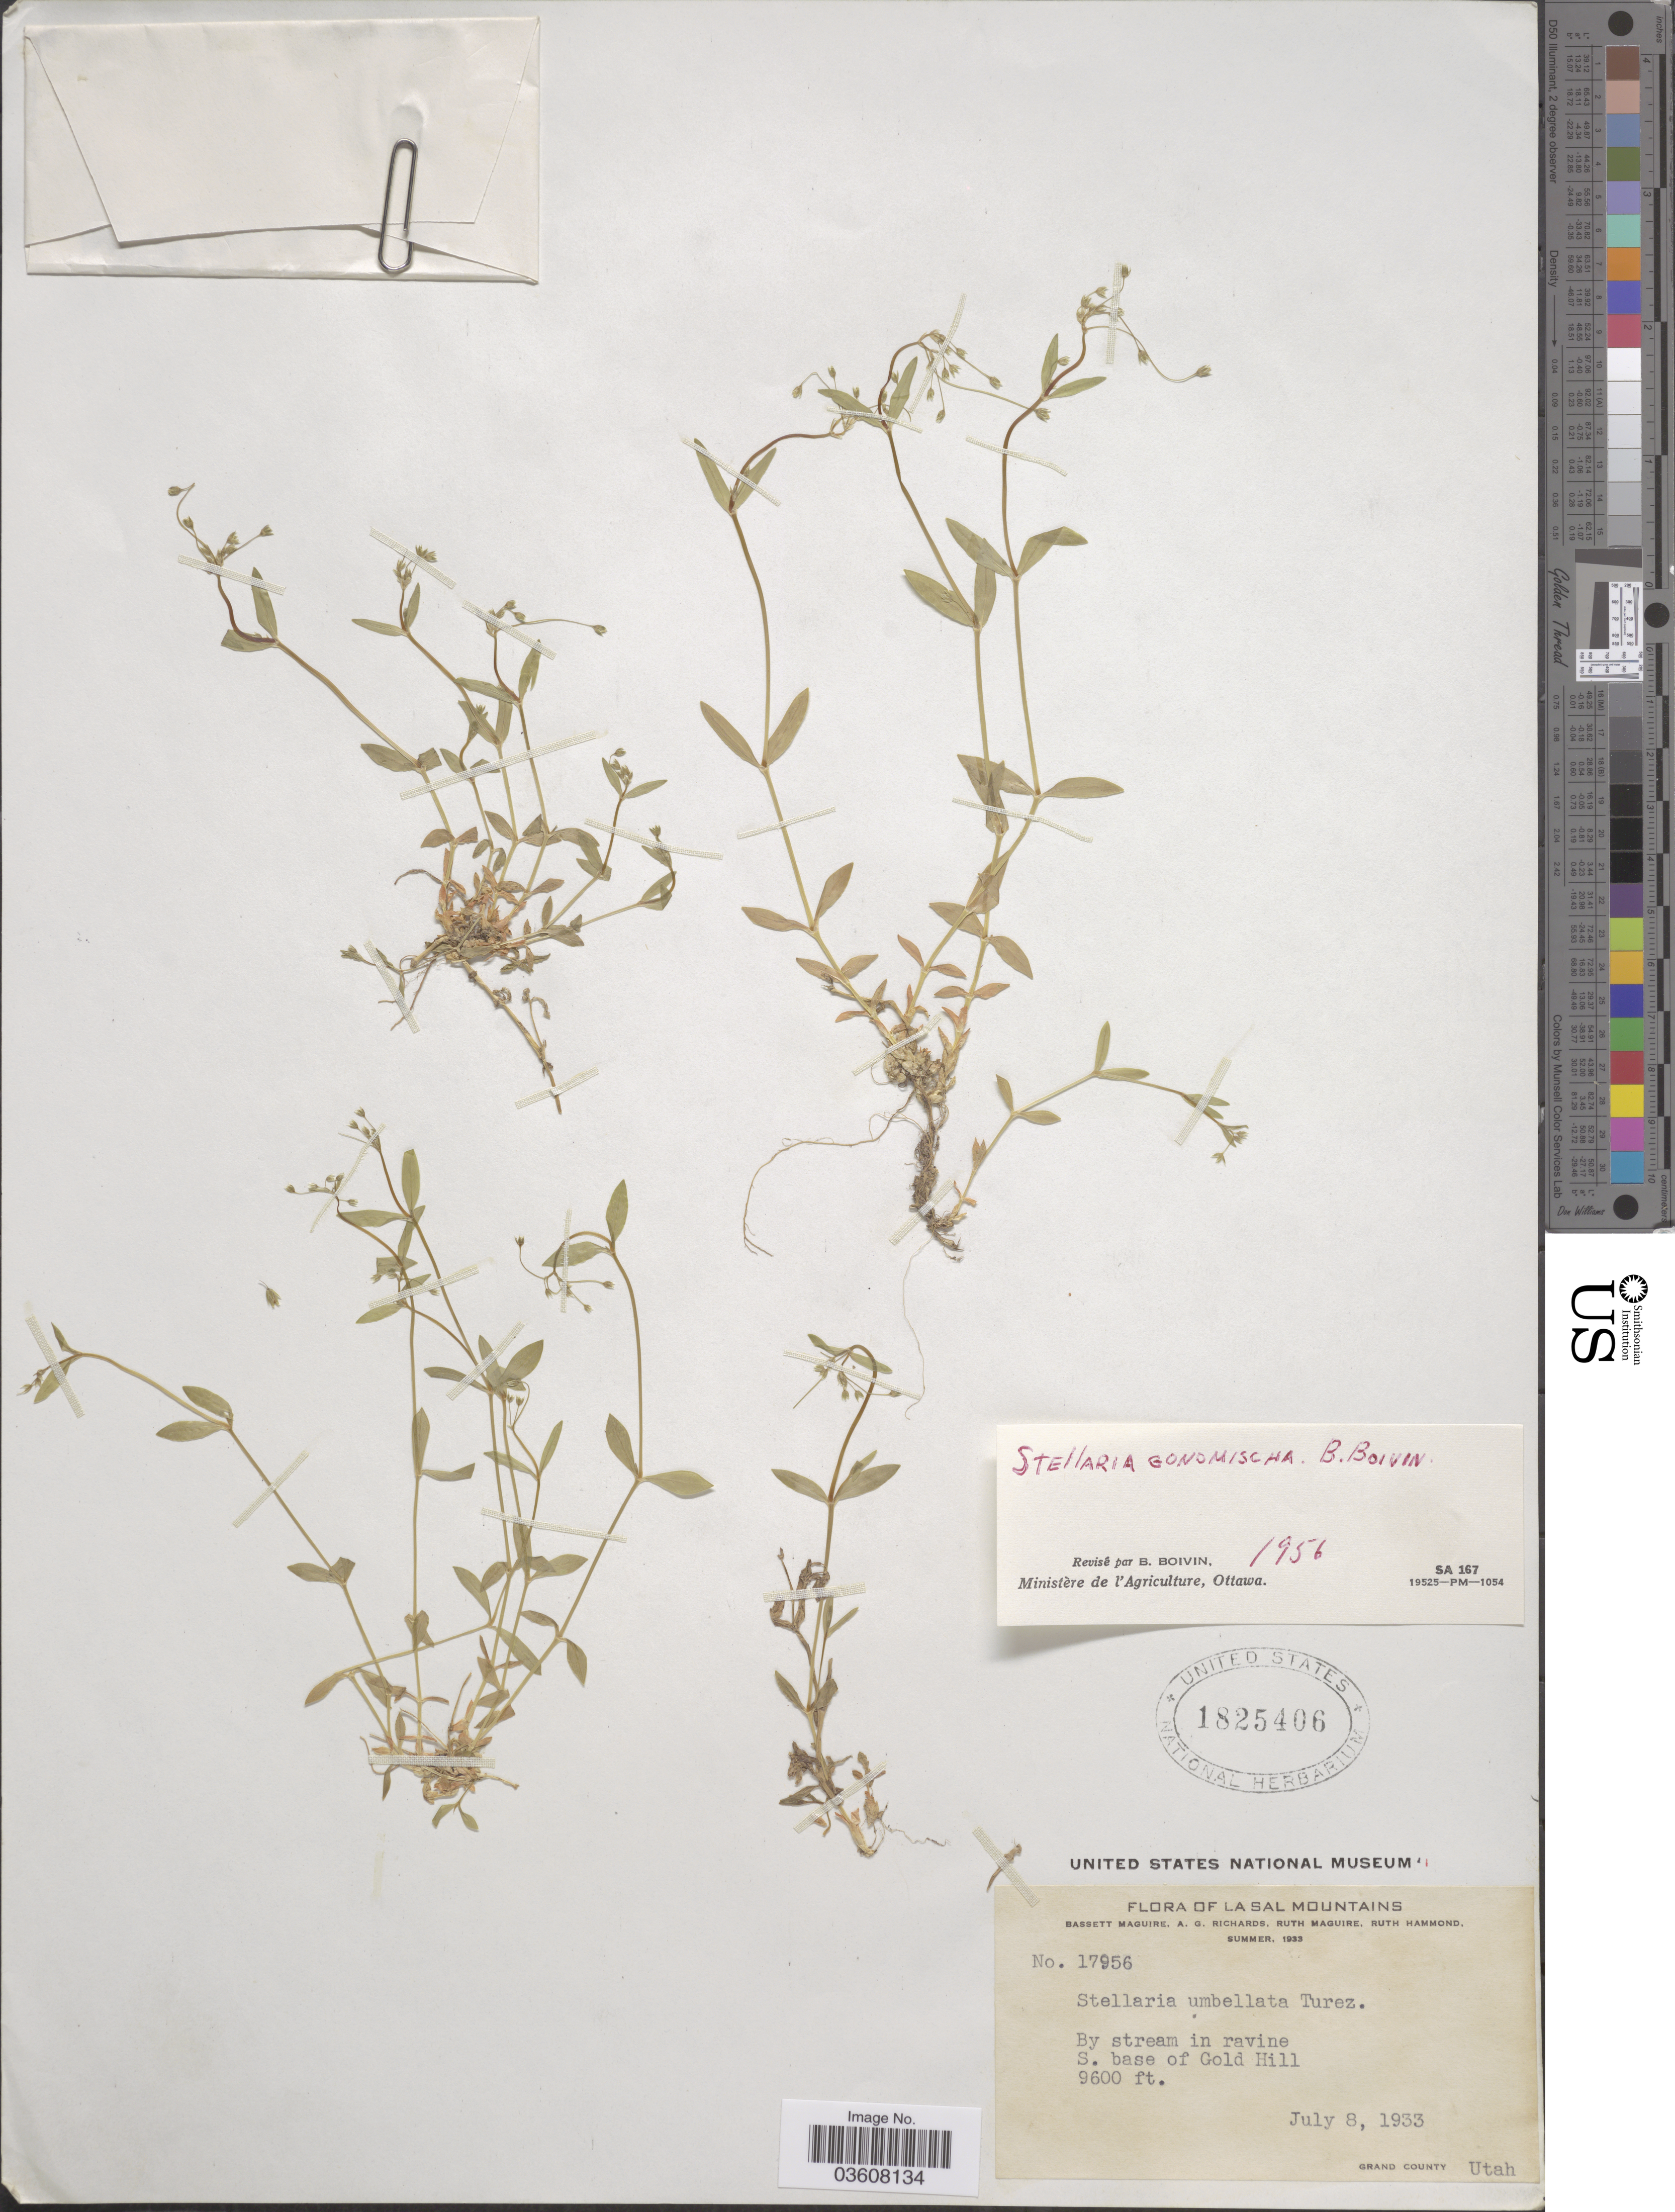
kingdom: Plantae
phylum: Tracheophyta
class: Magnoliopsida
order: Caryophyllales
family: Caryophyllaceae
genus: Stellaria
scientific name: Stellaria umbellata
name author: Turcz.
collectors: B. Maguire, A. Richards, R. R. Maguire & R. Hammond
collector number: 17956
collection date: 1933-07-08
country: United States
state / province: Utah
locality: La Sal Mountains. S. base of Gold Hill. Grand County.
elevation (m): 2926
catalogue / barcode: US 1825406